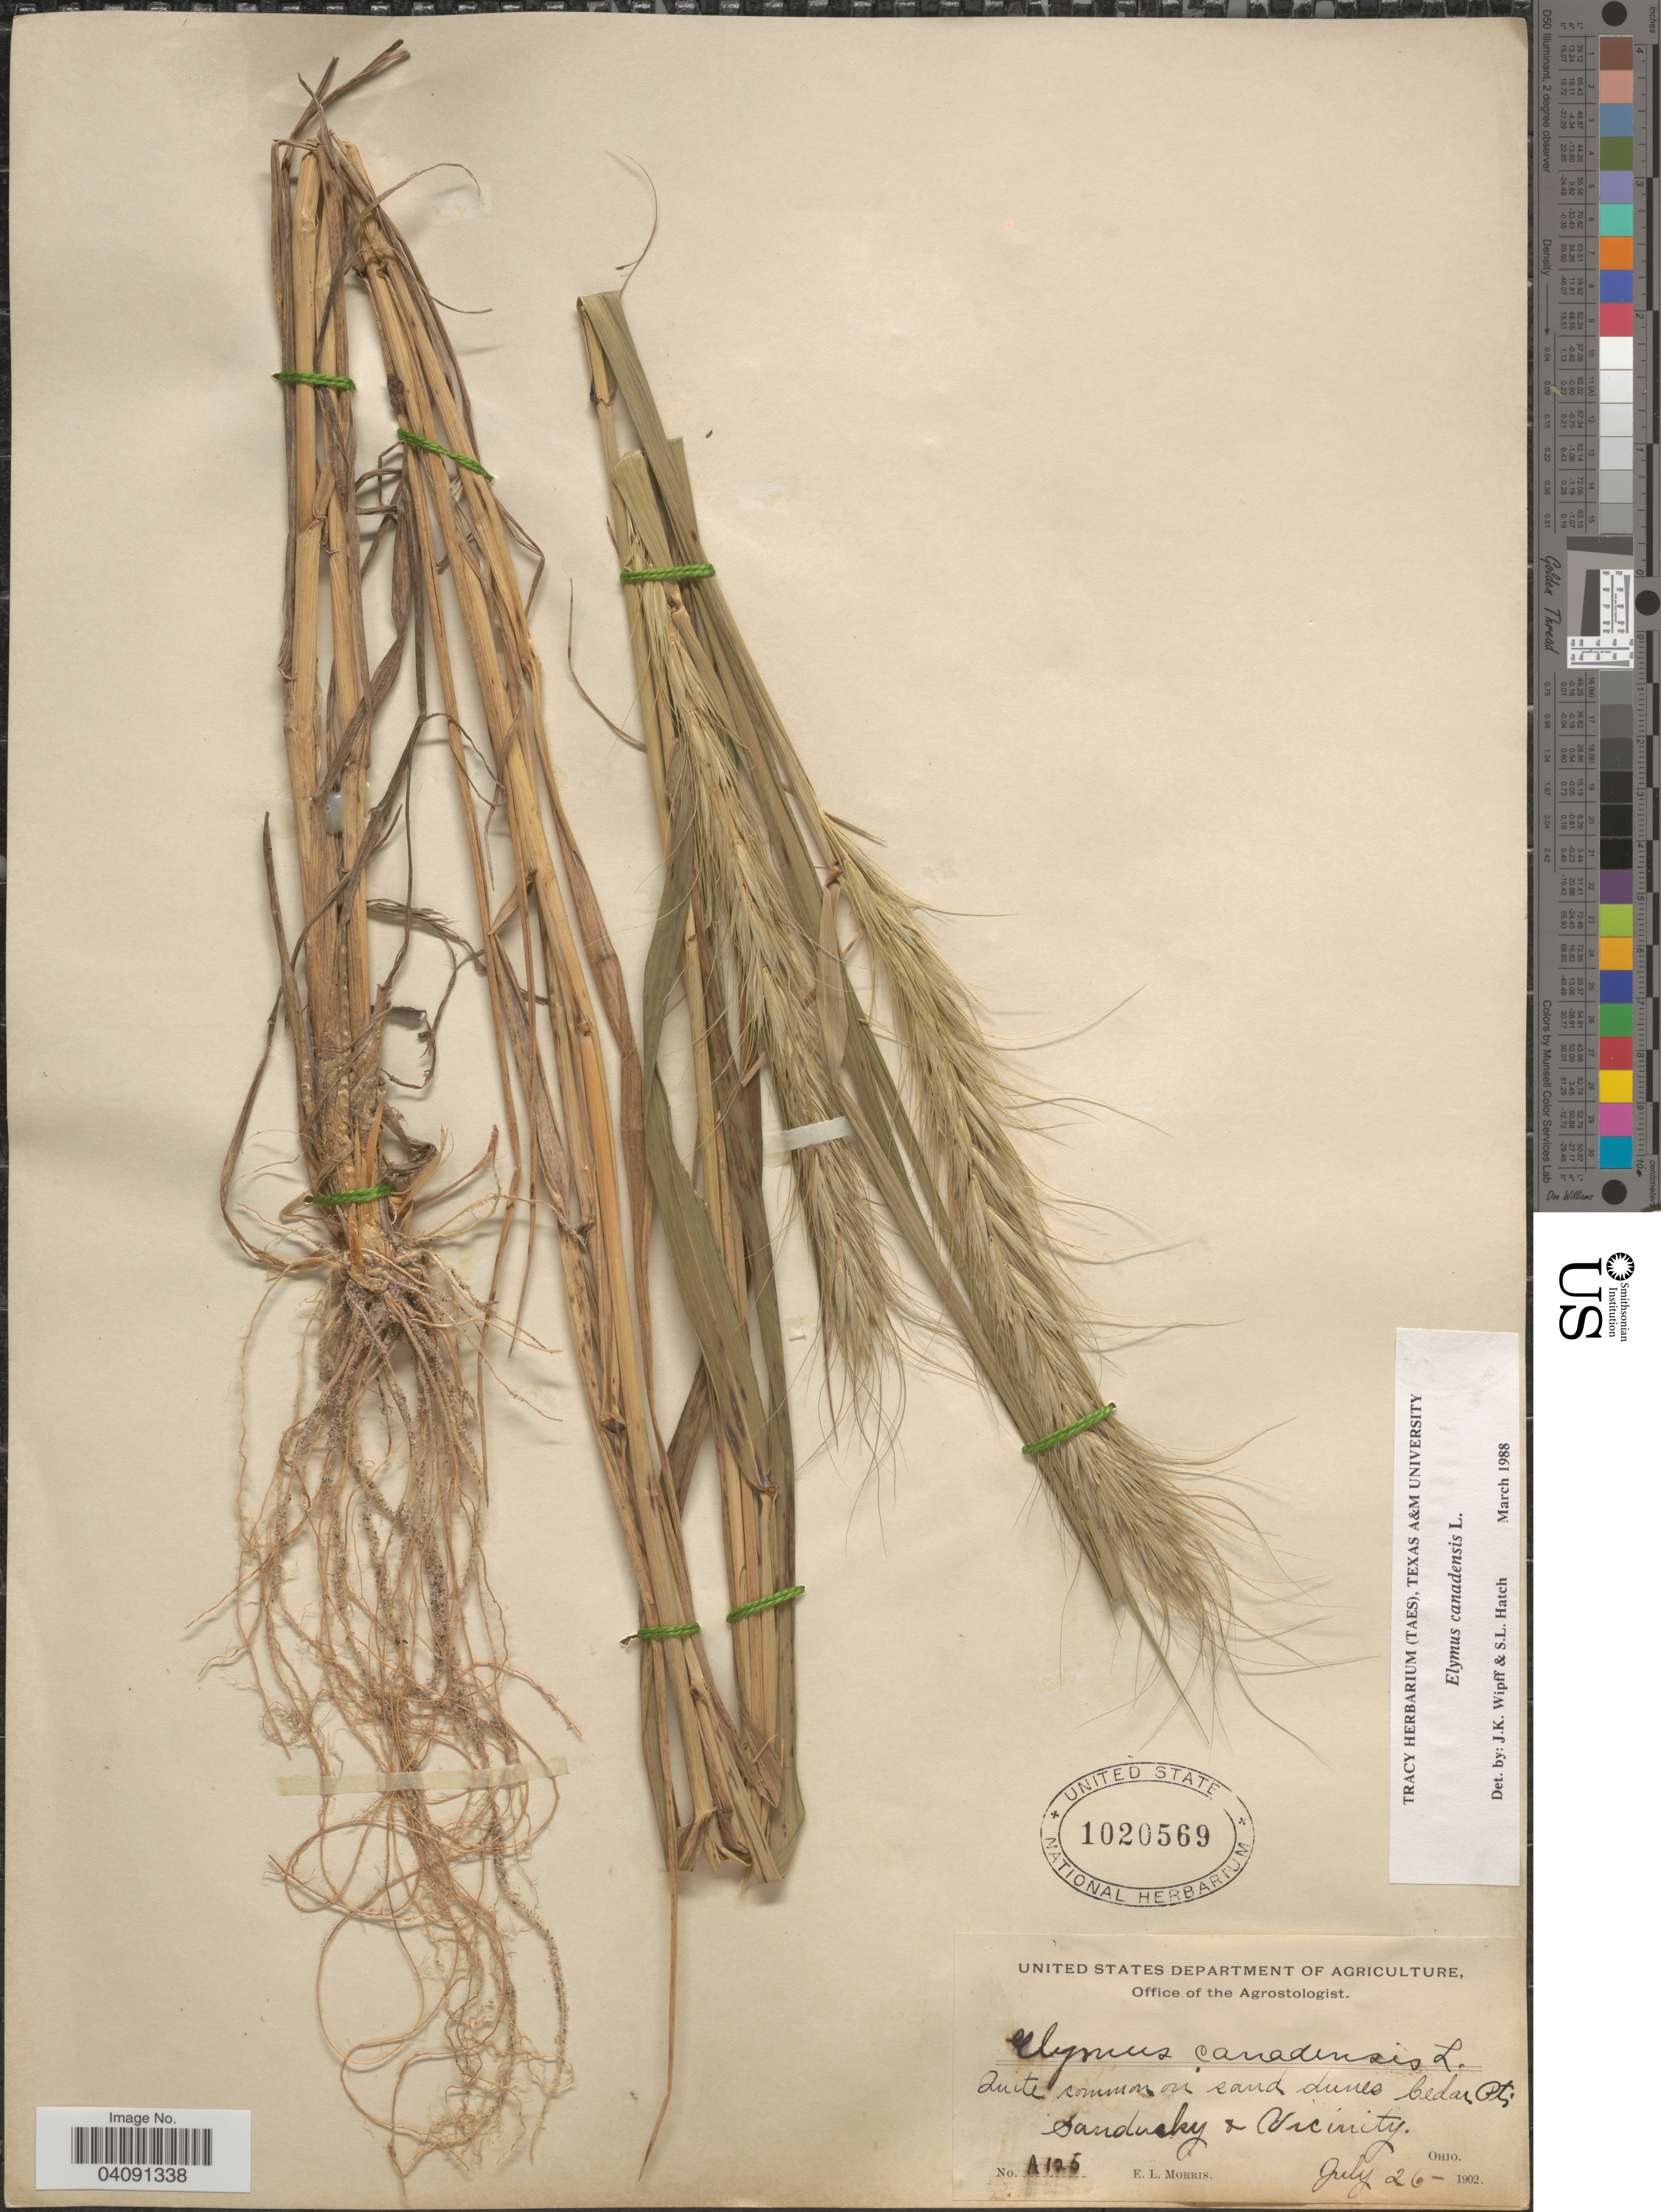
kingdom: Plantae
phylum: Tracheophyta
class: Liliopsida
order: Poales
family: Poaceae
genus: Elymus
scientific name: Elymus canadensis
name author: L.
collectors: E. Morris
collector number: A125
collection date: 1902-07-26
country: United States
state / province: Ohio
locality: Quite common in sand dunes Cedar Pt., Sandusky & Vicinity.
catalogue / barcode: US 1020569